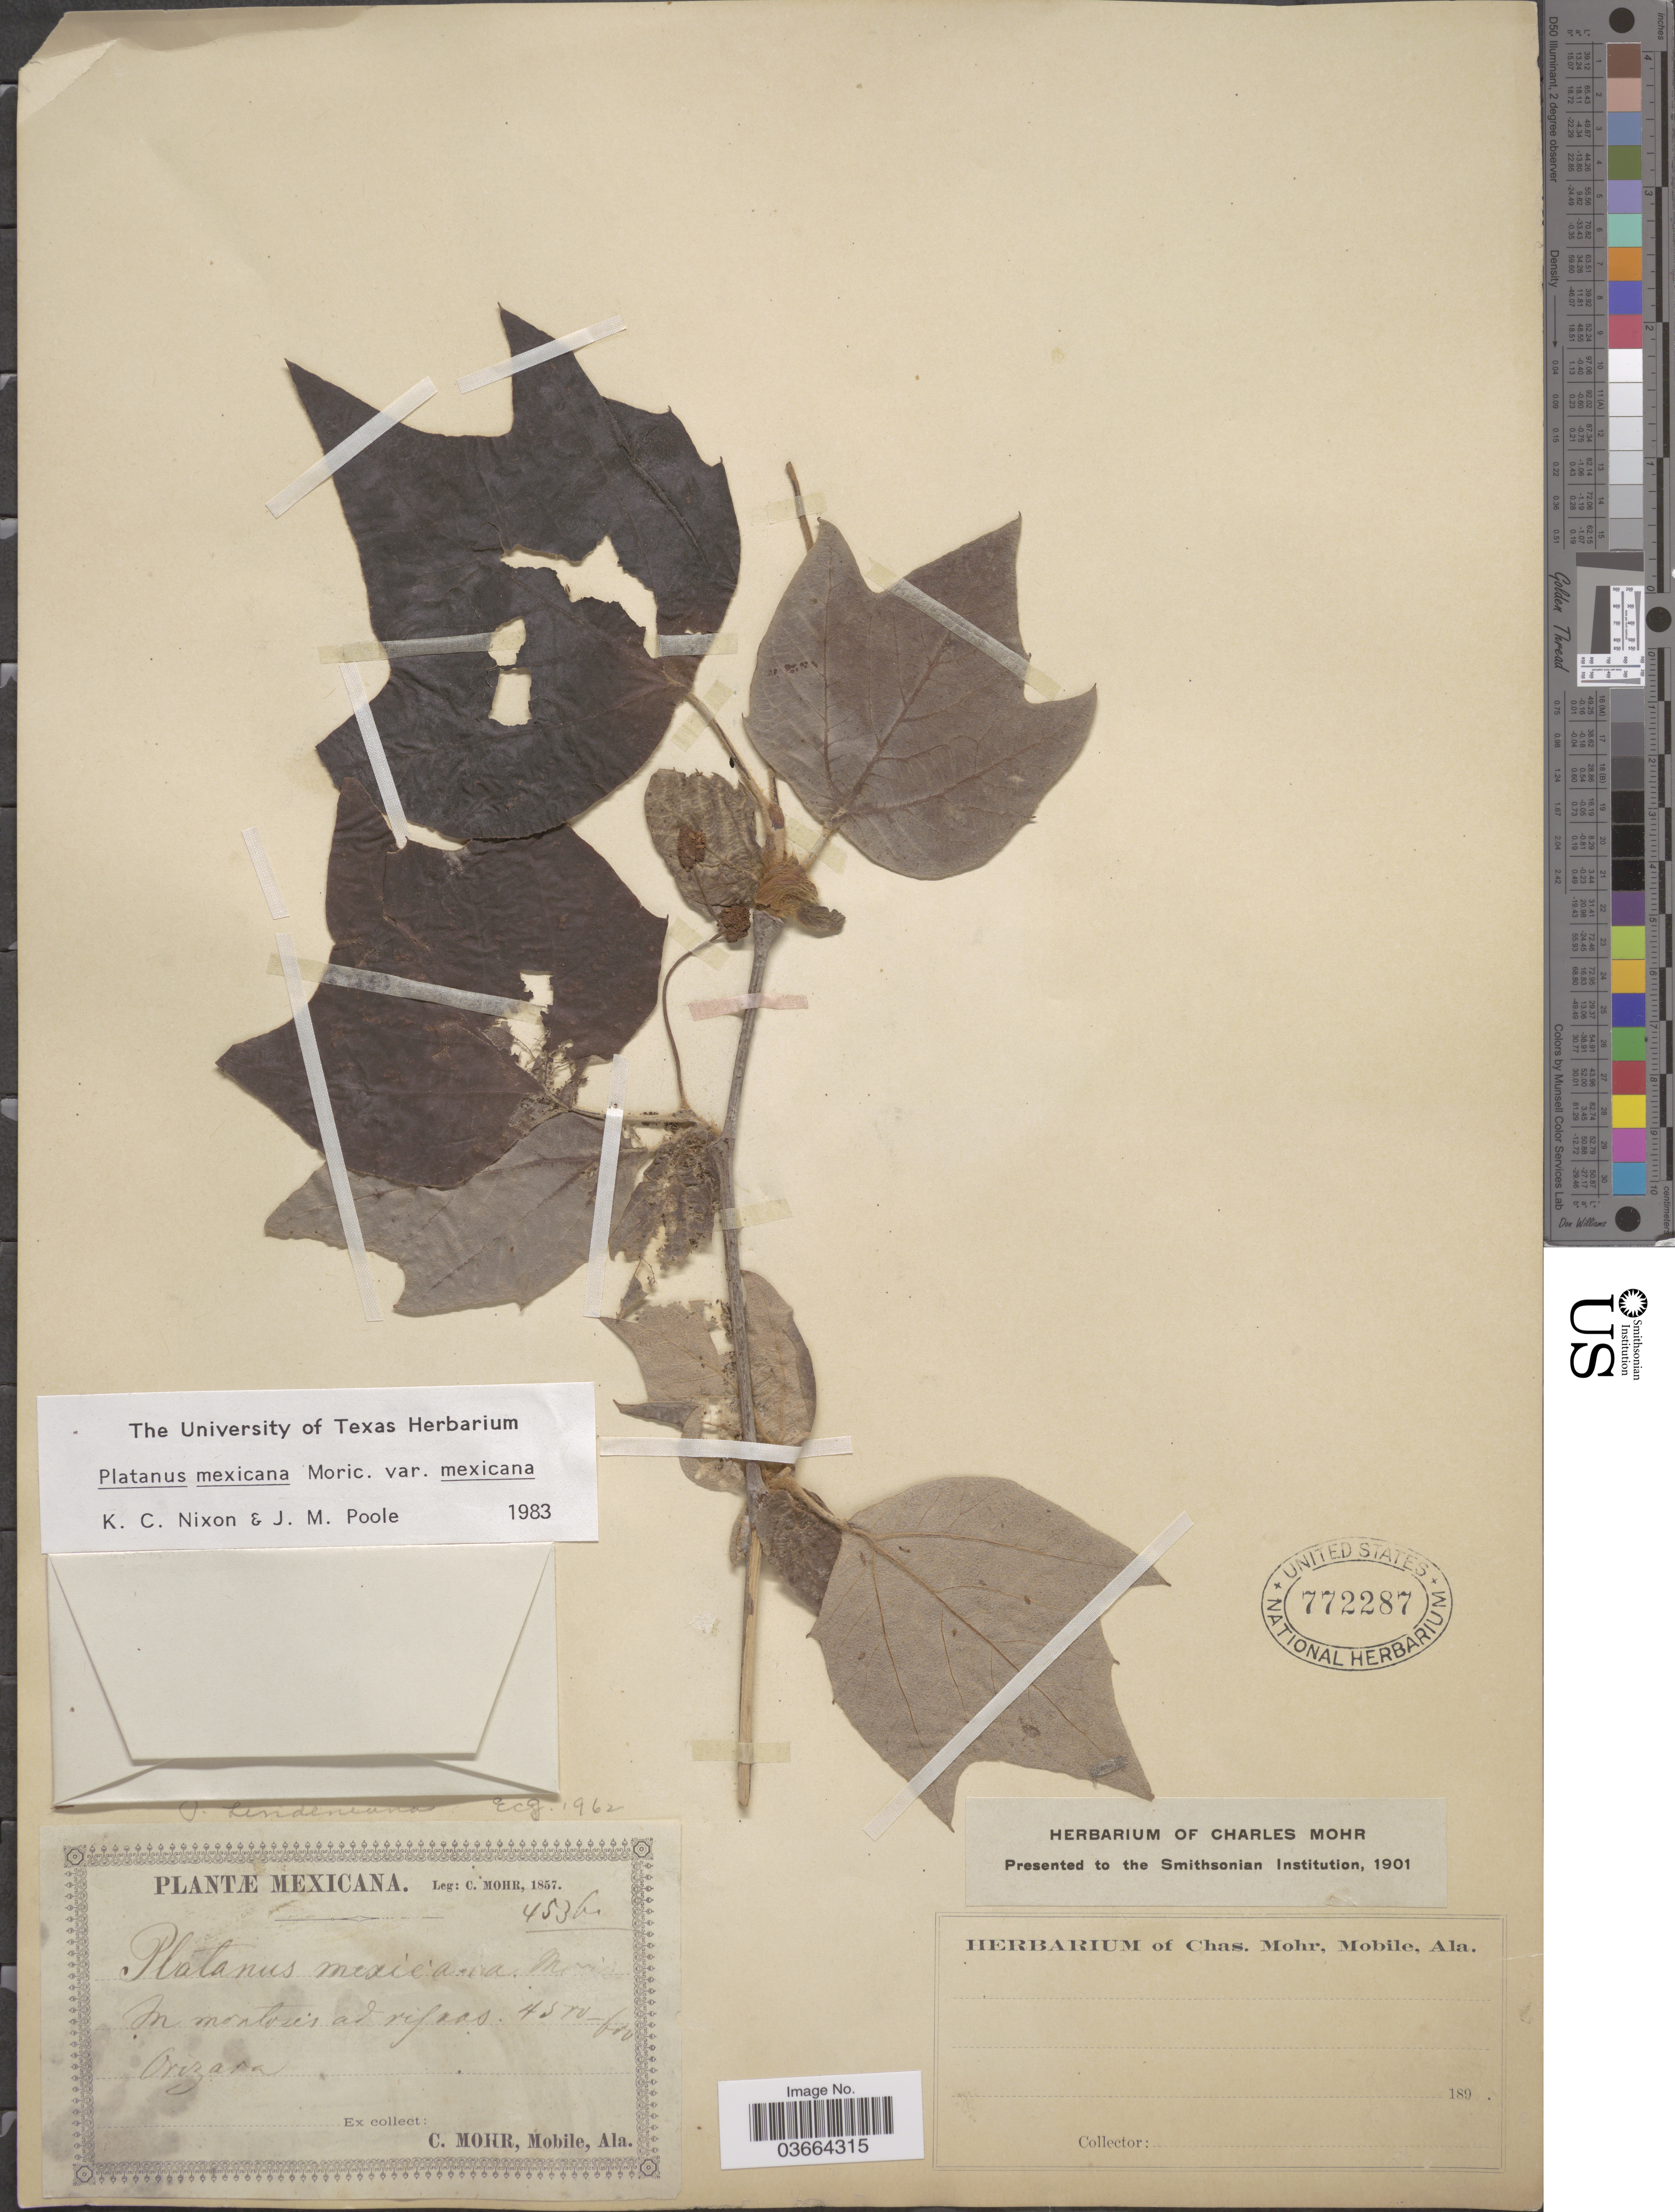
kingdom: Plantae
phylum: Tracheophyta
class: Magnoliopsida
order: Proteales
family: Platanaceae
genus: Platanus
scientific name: Platanus mexicana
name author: Moric.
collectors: Mohr, C. T. (herbarium)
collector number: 4536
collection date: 1857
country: Mexico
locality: Orizava.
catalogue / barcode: US 772287